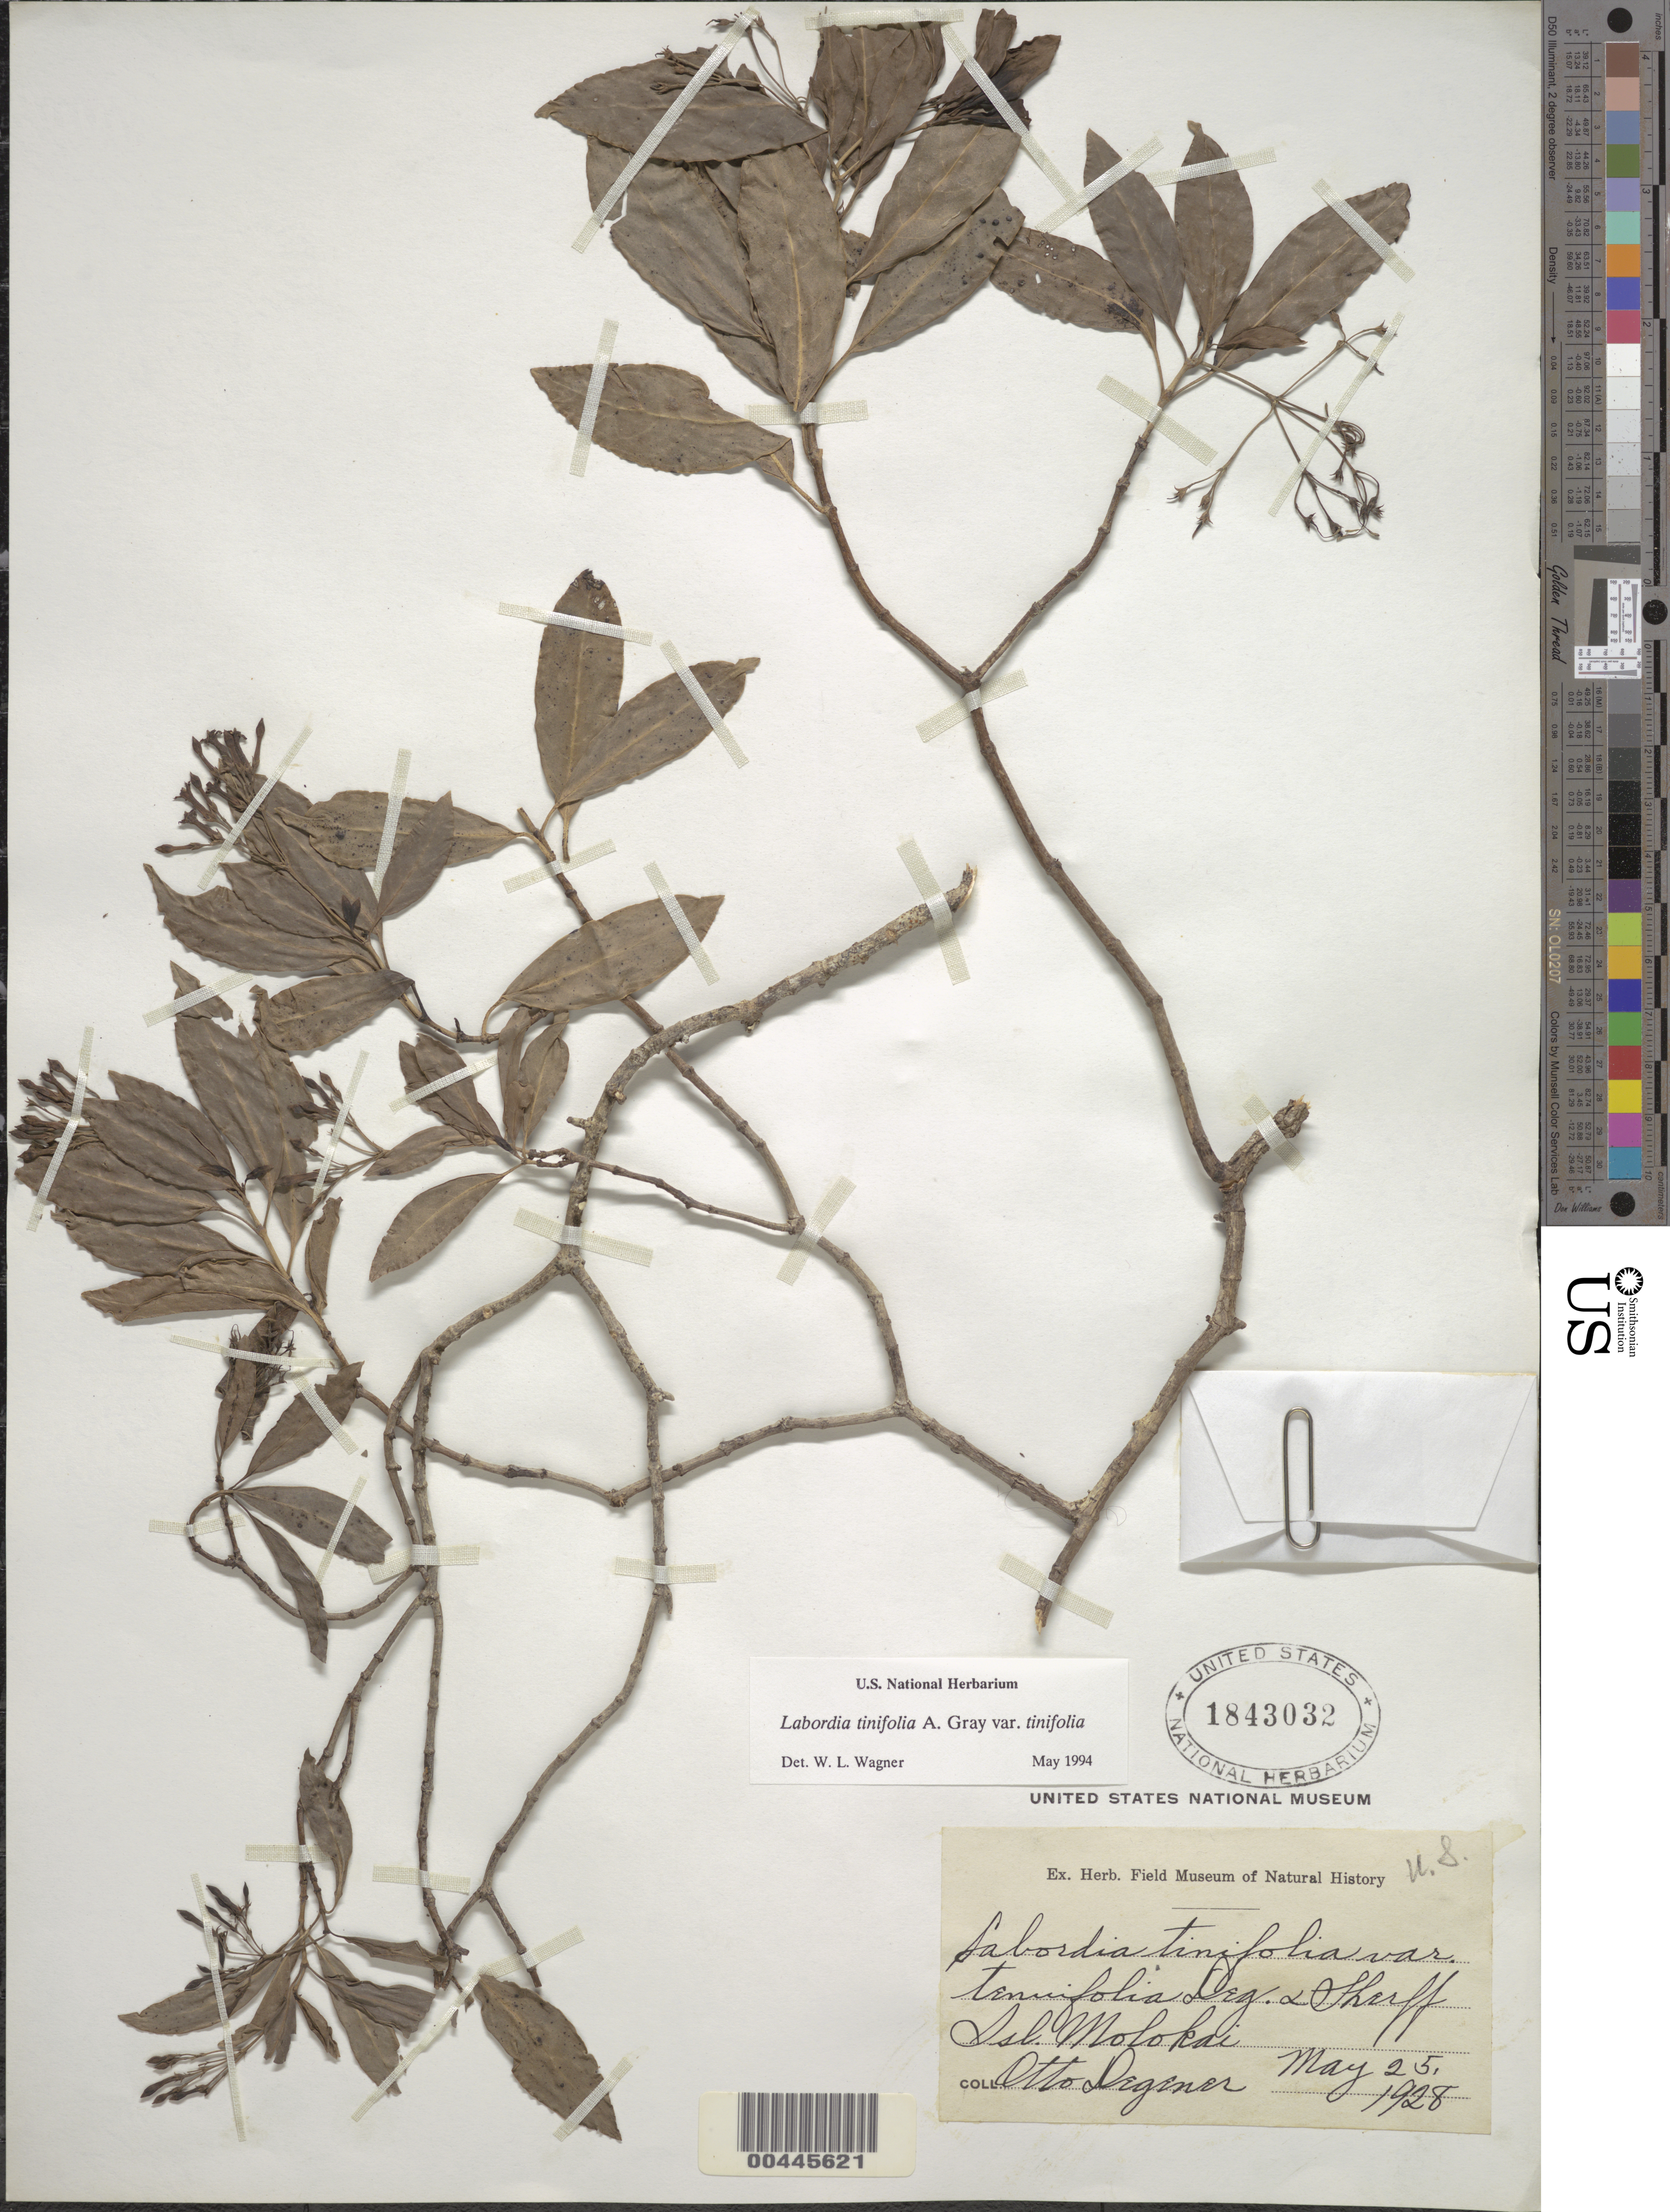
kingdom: Plantae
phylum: Tracheophyta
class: Magnoliopsida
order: Gentianales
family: Loganiaceae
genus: Geniostoma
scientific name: Geniostoma tinifolium var. tinifolium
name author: A. Gray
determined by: Wagner, W. L., (BOT), Smithsonian Institution - National Museum of Natural History (UNITED STATES)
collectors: O. Degener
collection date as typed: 25 May 1928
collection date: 1928-05-25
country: United States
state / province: Hawaii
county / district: Maui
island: Moloka'i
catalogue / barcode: US 1843032